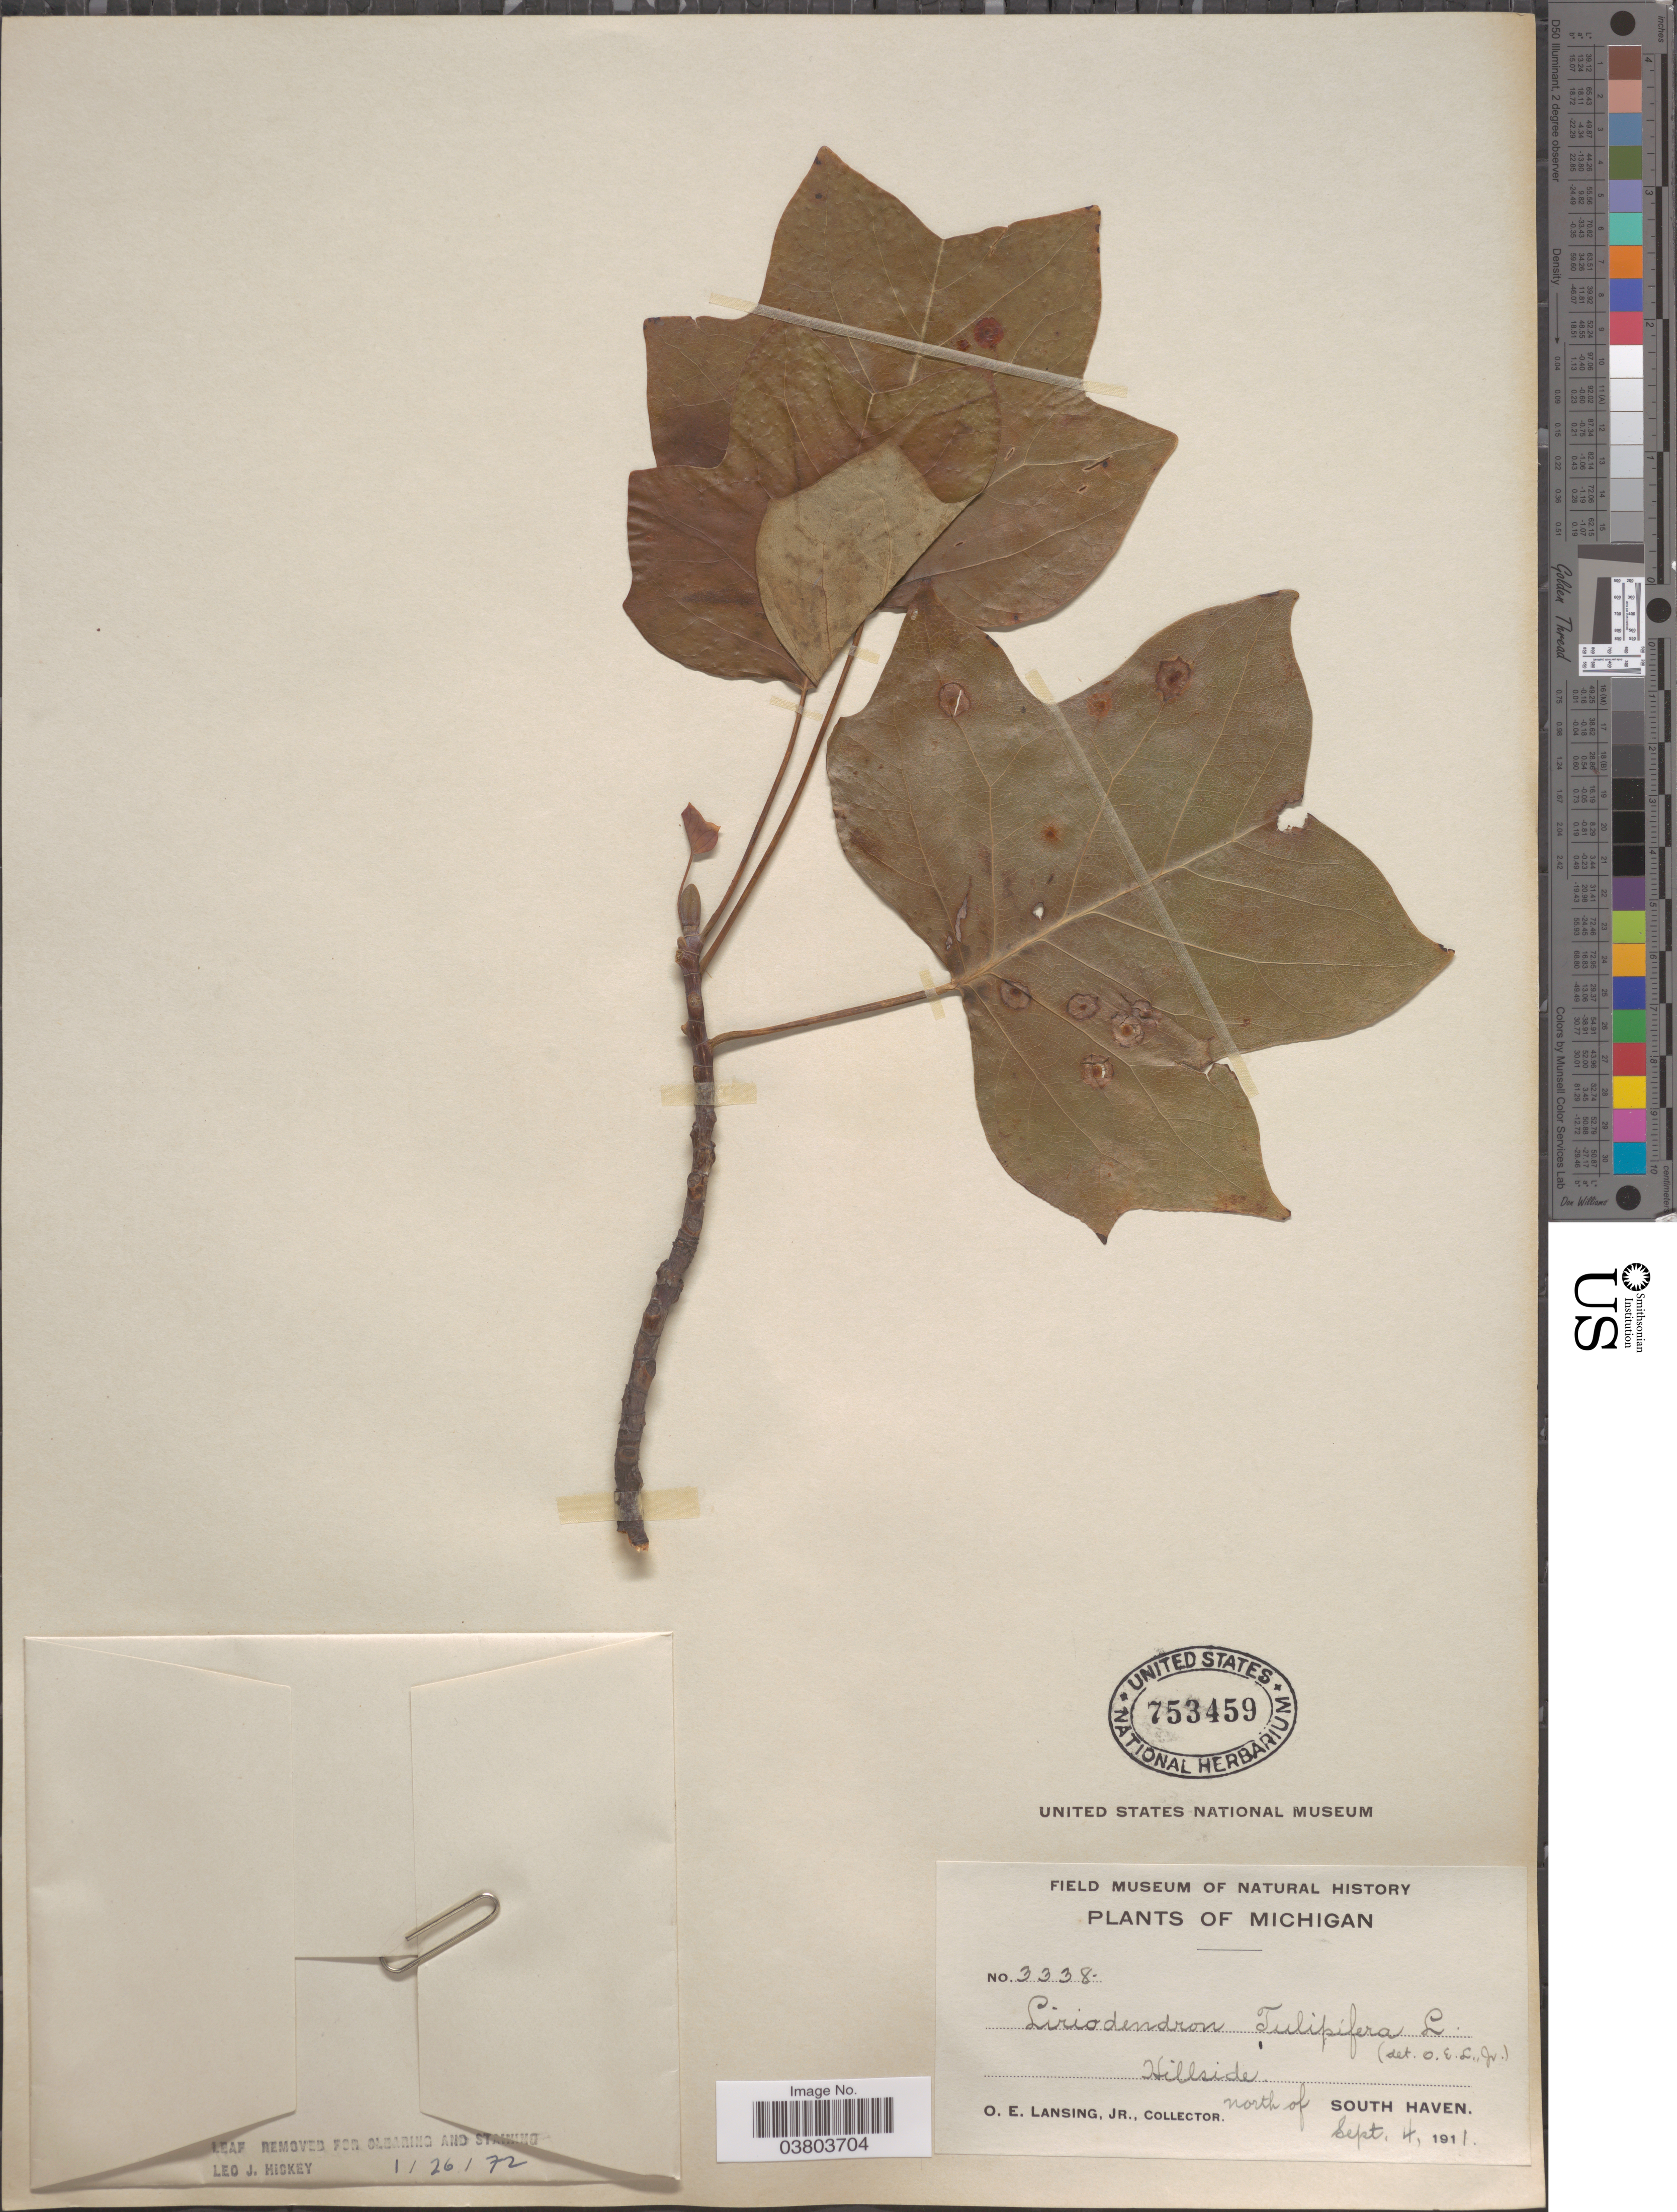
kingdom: Plantae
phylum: Tracheophyta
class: Magnoliopsida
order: Magnoliales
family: Magnoliaceae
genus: Liriodendron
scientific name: Liriodendron tulipifera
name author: L.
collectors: O. Lansing Jr.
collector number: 3338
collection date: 1911-09-04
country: United States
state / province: Michigan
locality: Hillside. North of South Haven.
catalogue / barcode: US 753459